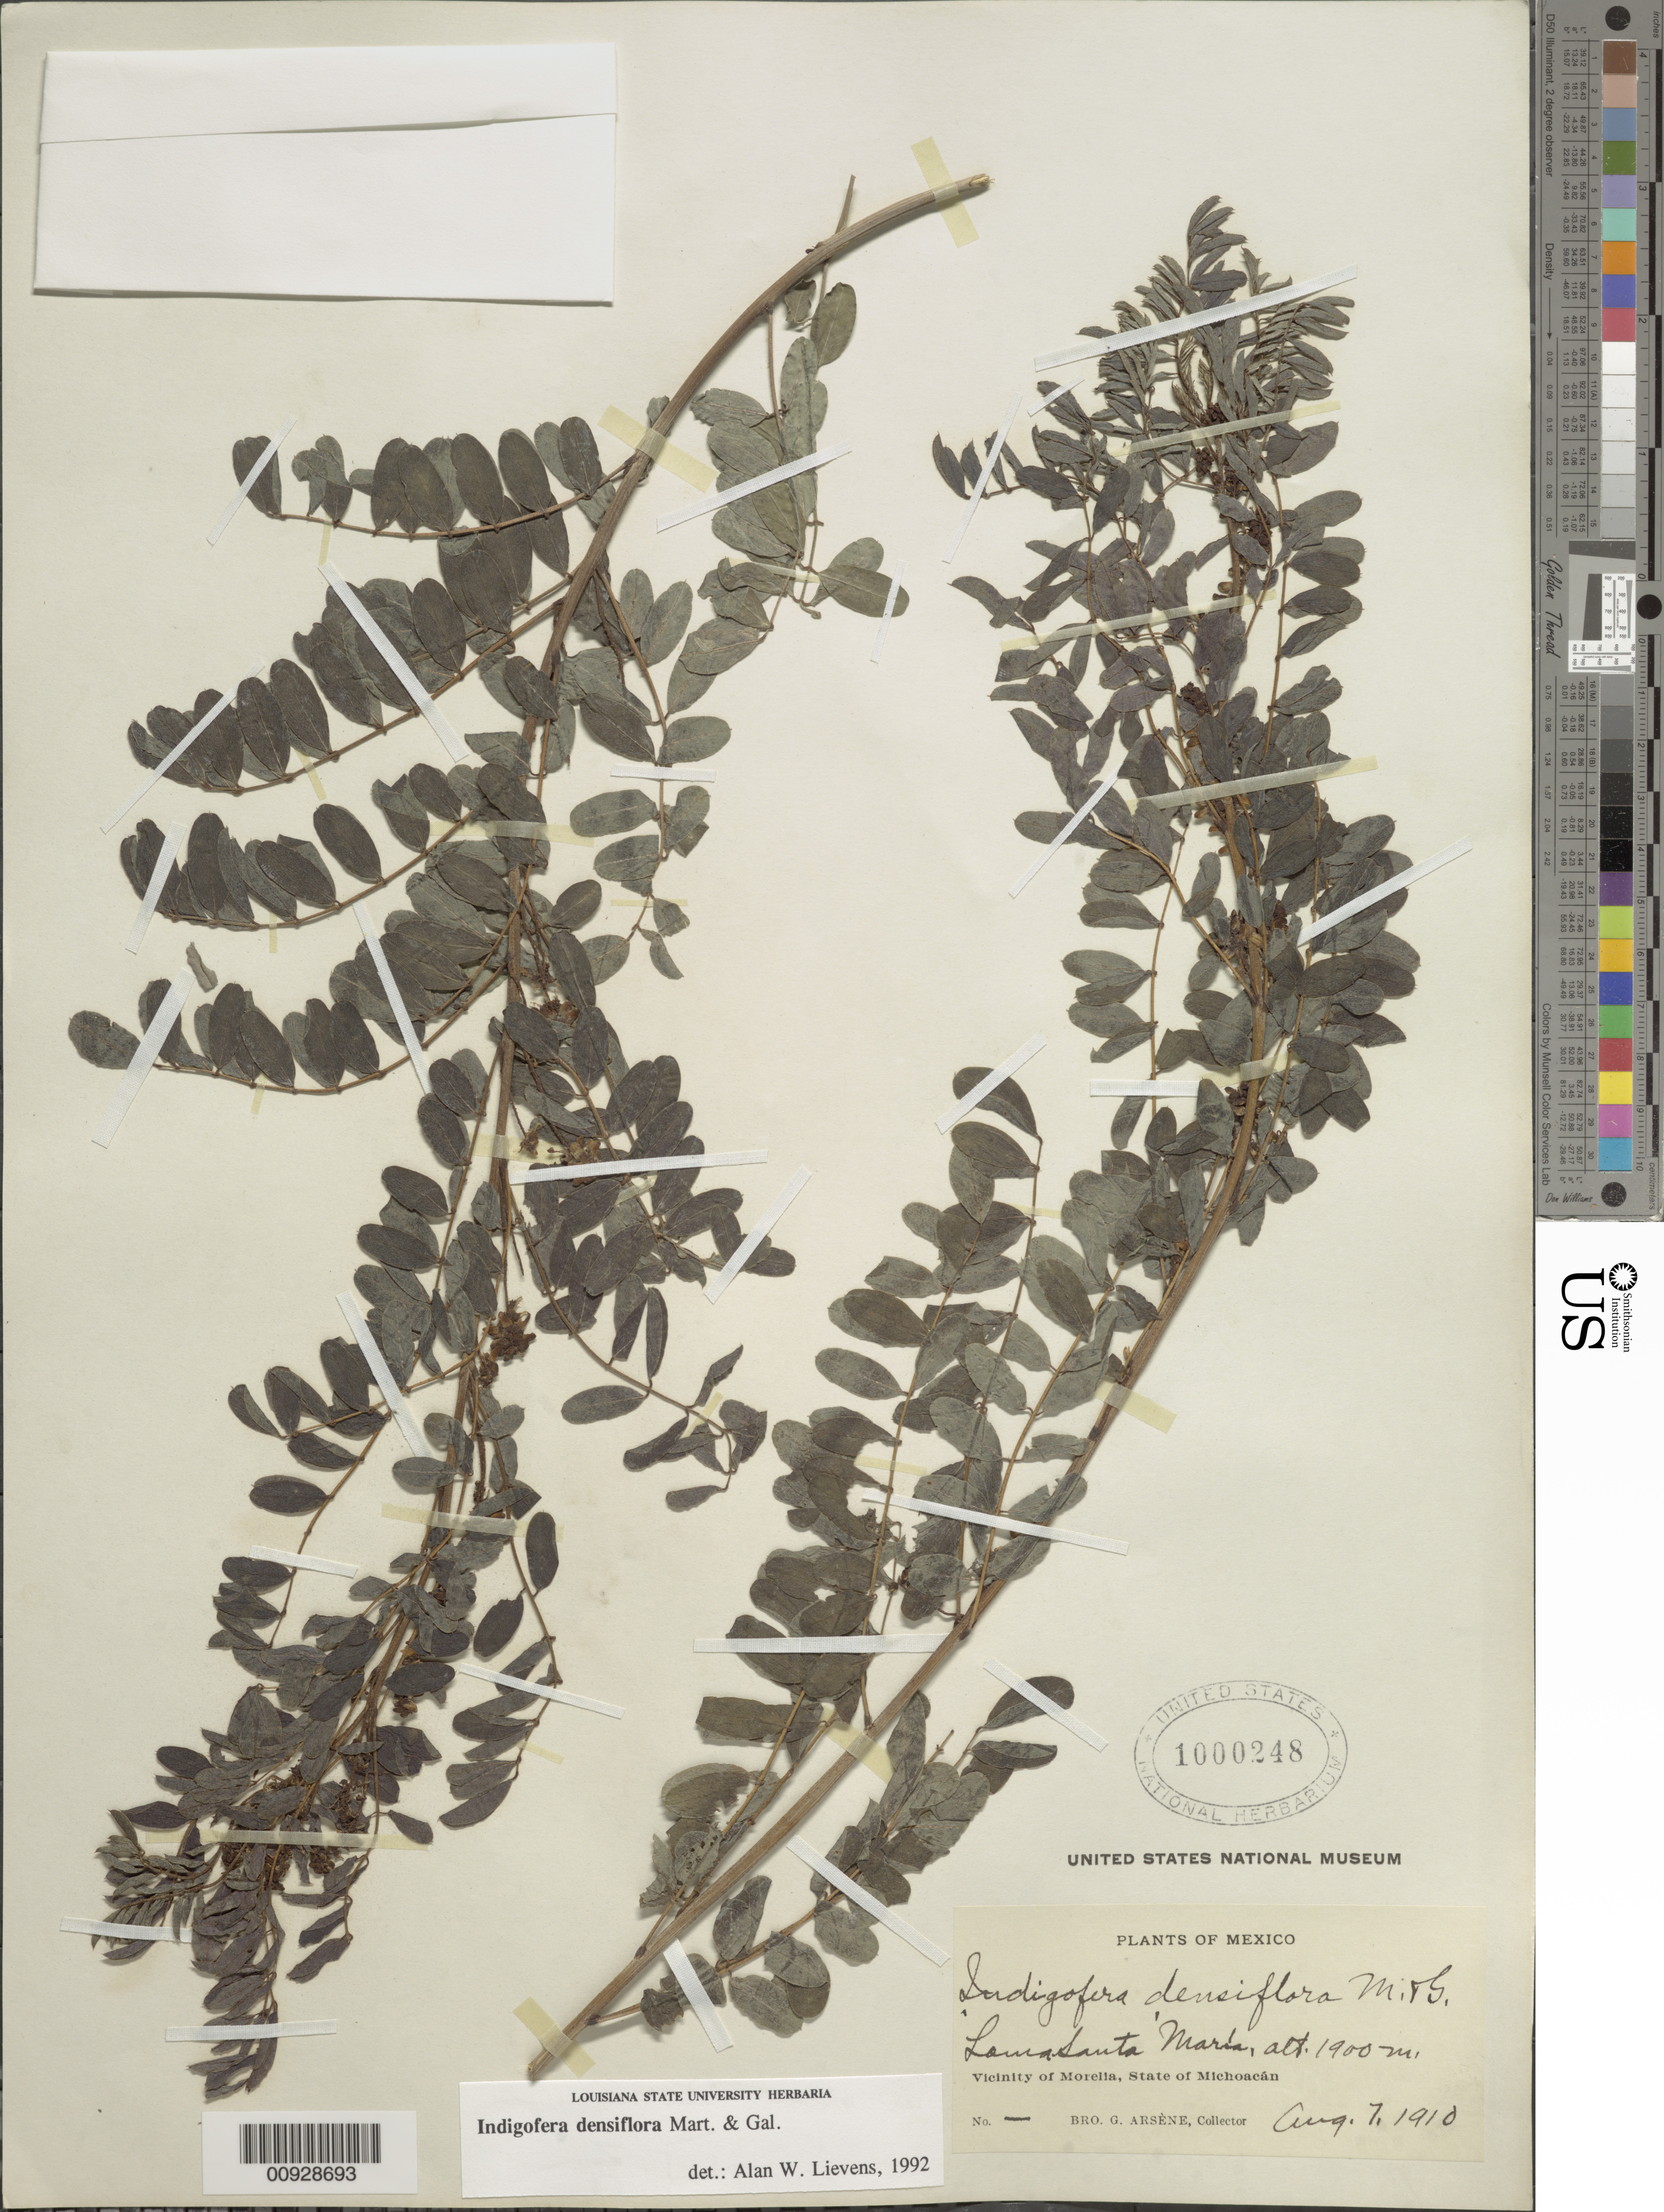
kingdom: Plantae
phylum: Tracheophyta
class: Magnoliopsida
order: Fabales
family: Fabaceae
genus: Indigofera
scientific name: Indigofera densiflora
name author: M. Martens & Galeotti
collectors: Bro. G. Arsène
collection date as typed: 07 Aug 1910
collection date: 1910-08-07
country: Mexico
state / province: Michoacán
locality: Loma Santa María. Vicinity of Morelia.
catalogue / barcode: US 1000248